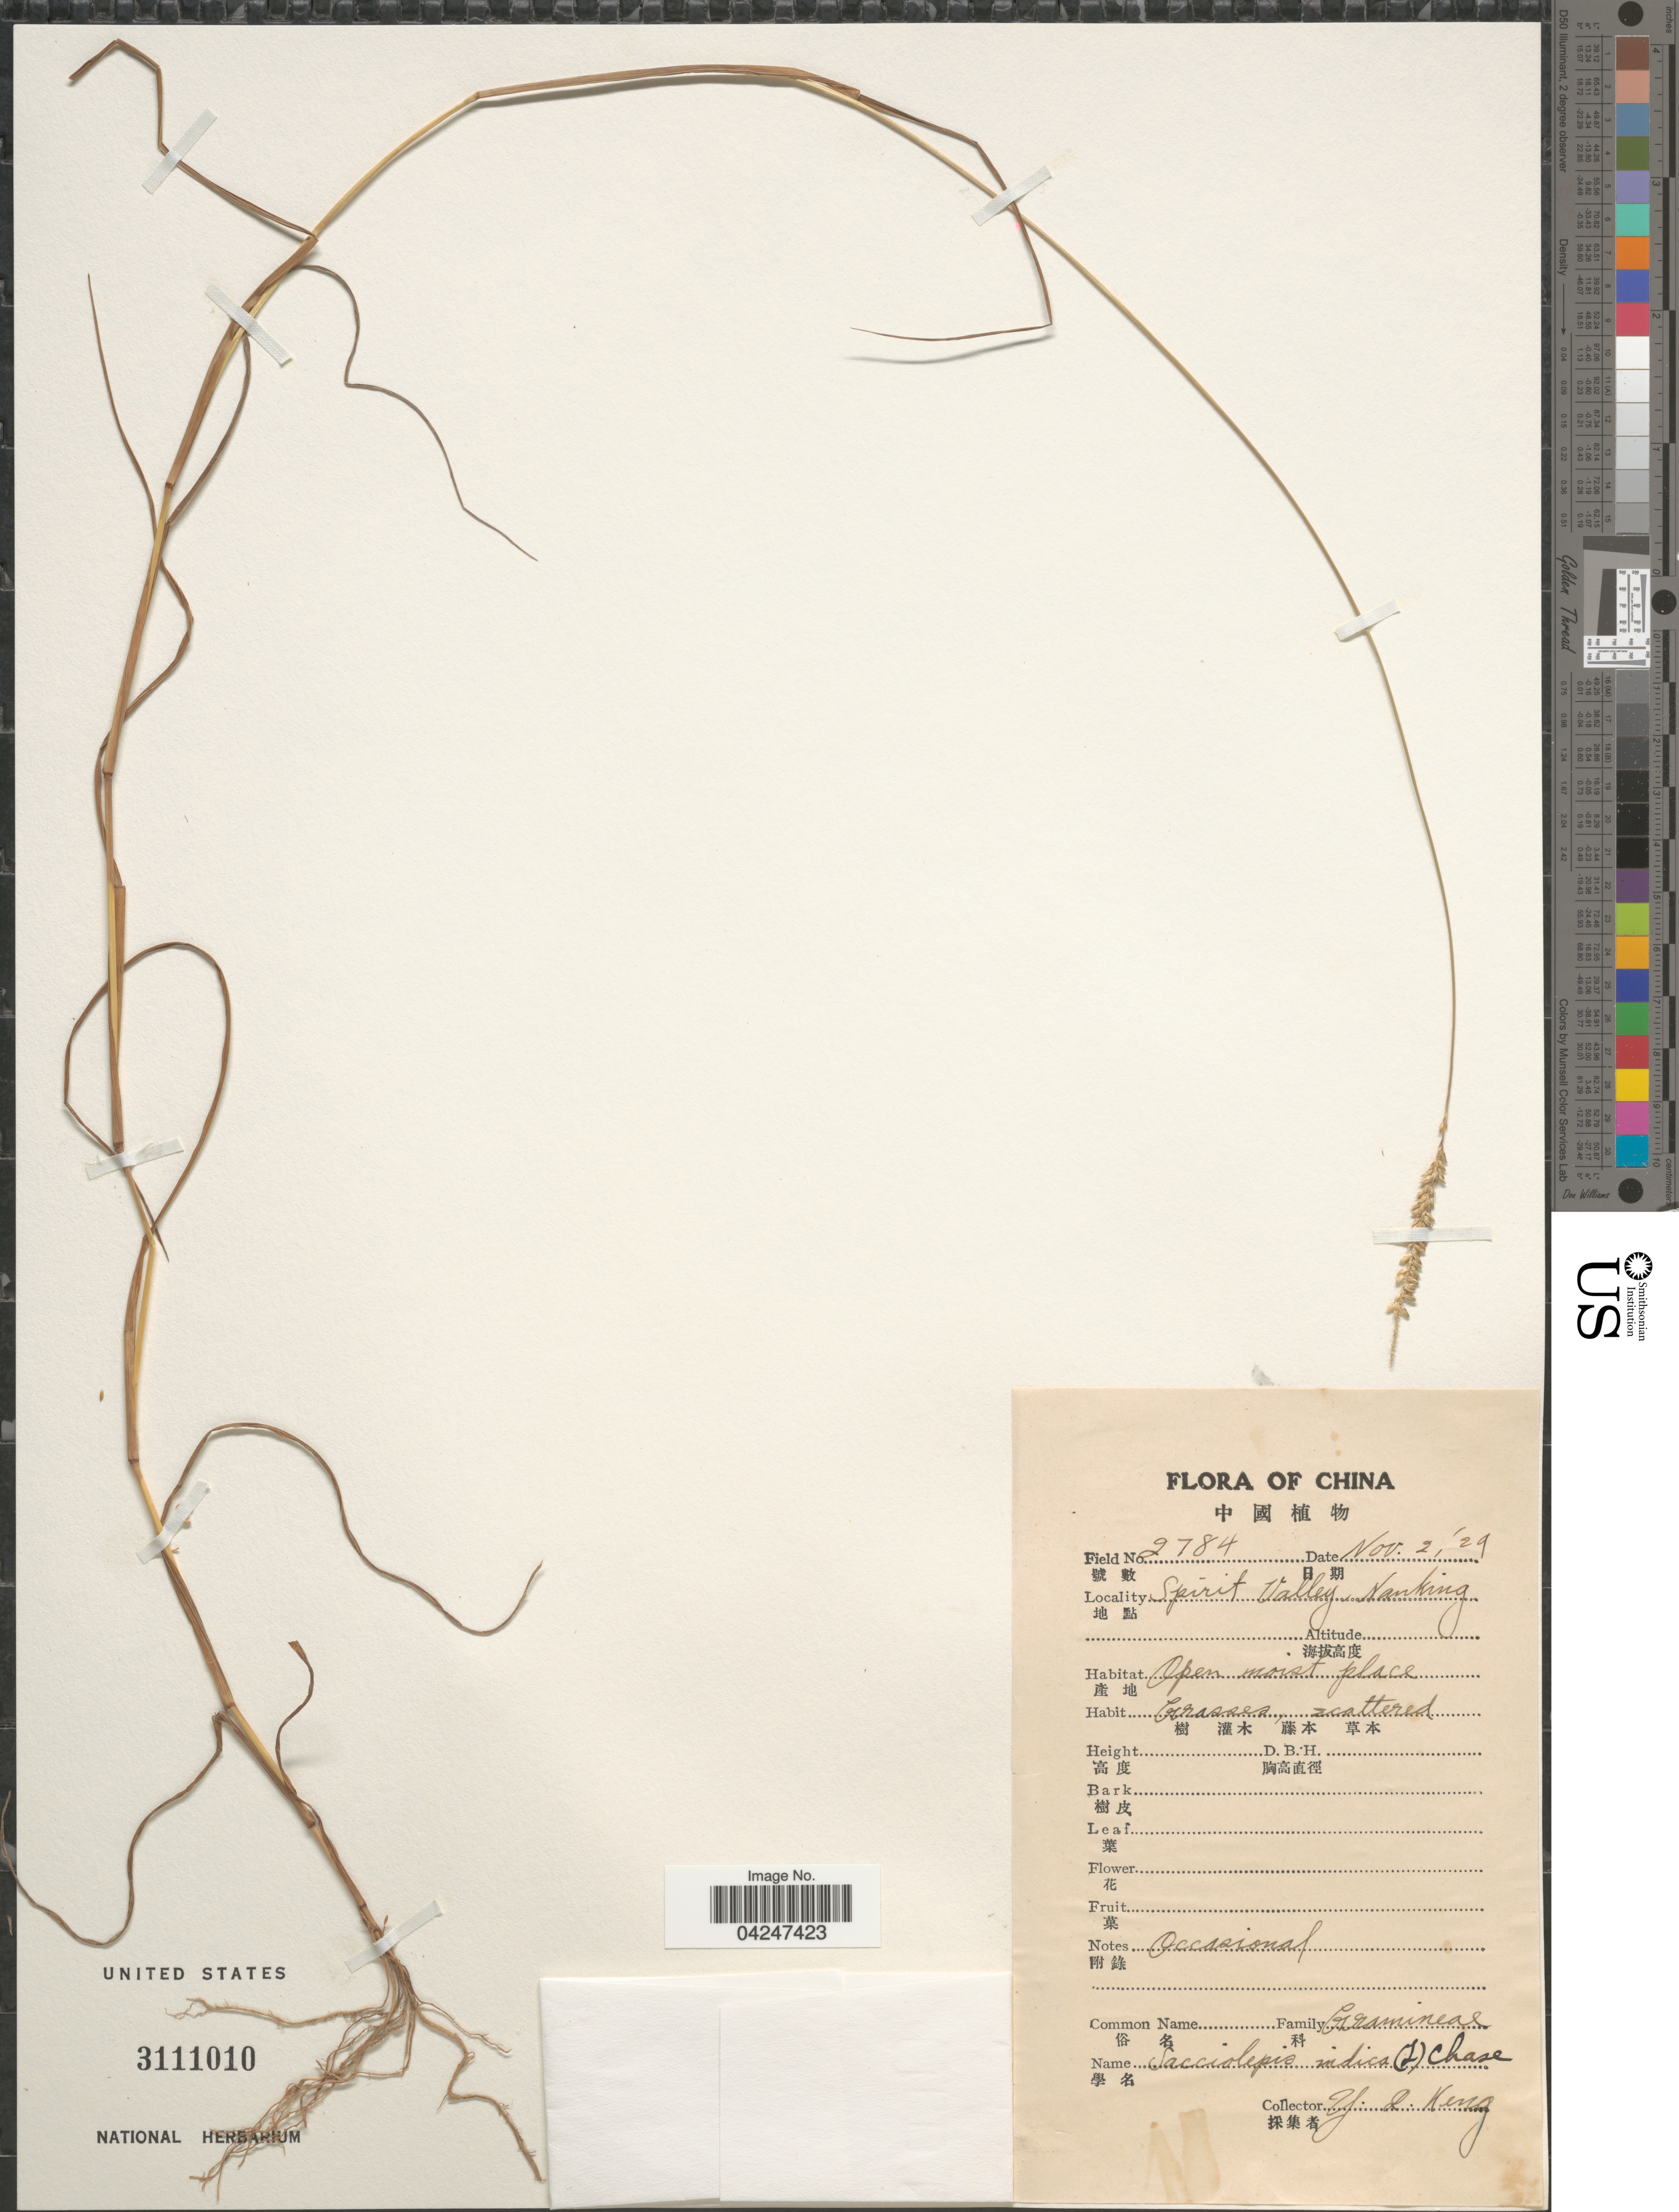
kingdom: Plantae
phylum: Tracheophyta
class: Liliopsida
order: Poales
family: Poaceae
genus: Sacciolepis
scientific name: Sacciolepis indica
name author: (L.) Chase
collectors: Y. L. Keng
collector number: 2784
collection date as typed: Transcribed d/m/y: 2/11/29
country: China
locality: Spirit Valley, Nanking. Open moist place.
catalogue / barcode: US 3111010